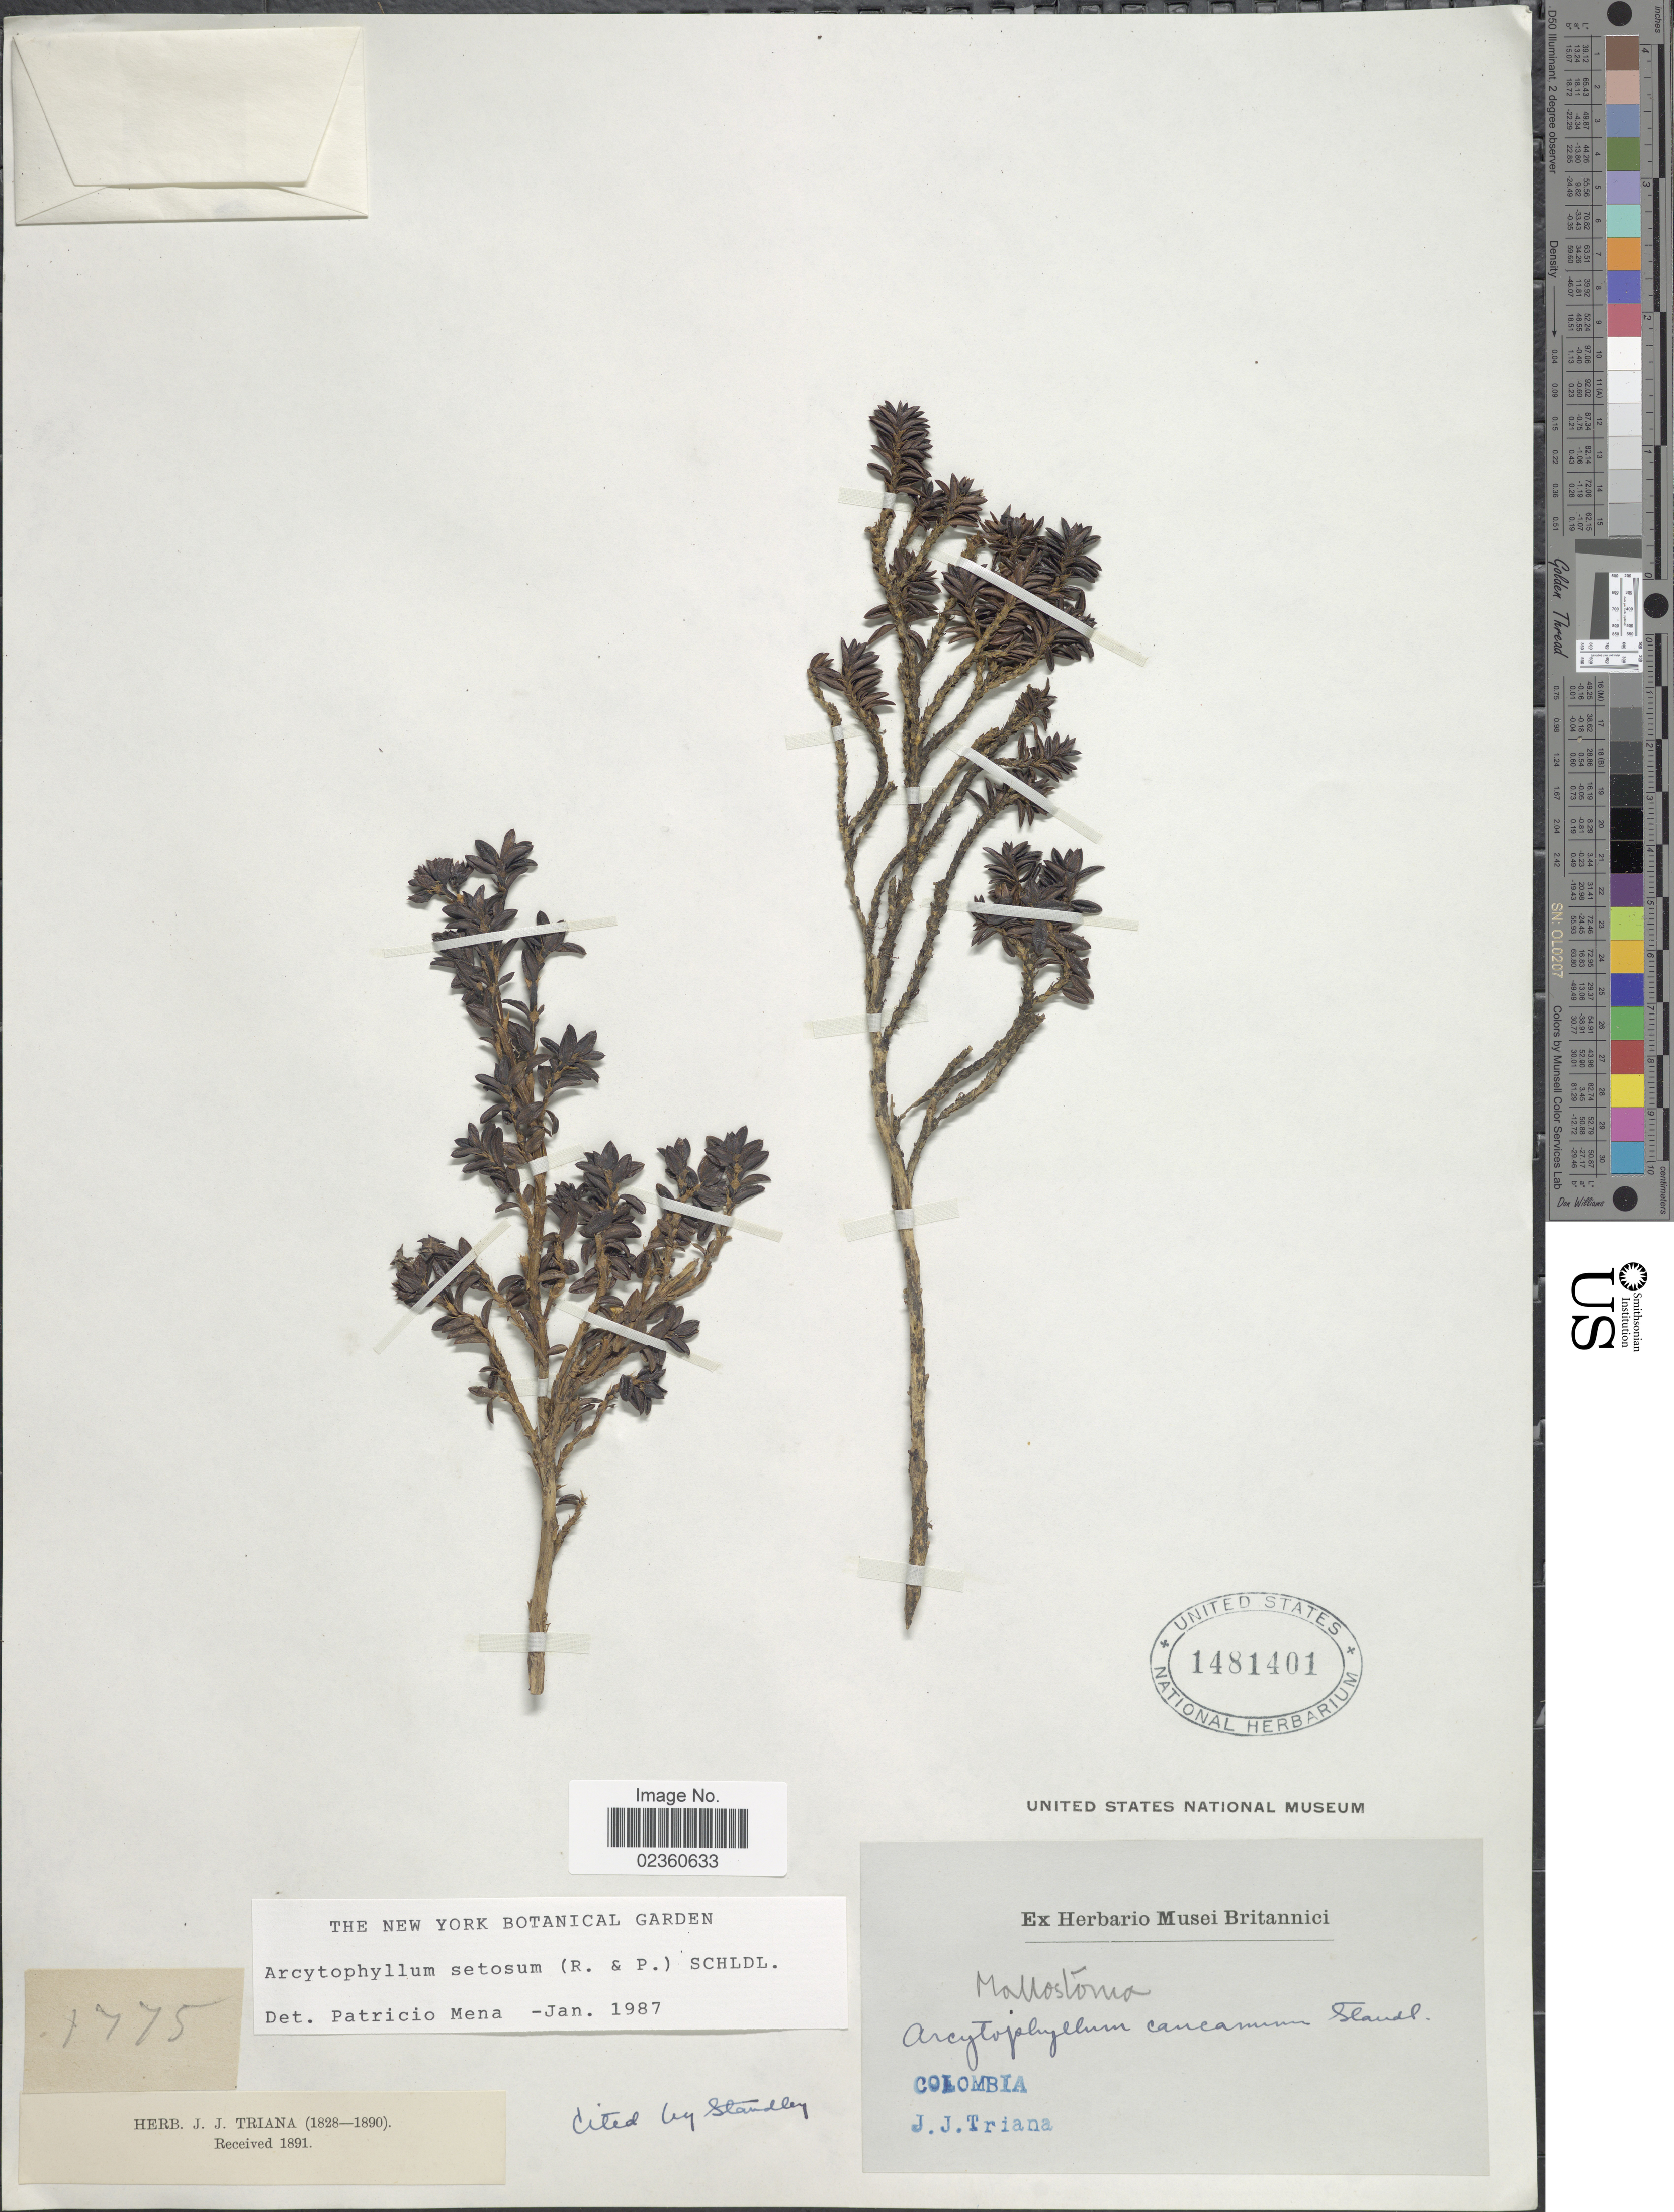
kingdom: Plantae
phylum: Tracheophyta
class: Magnoliopsida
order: Gentianales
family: Rubiaceae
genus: Arcytophyllum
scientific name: Arcytophyllum setosum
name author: (Ruiz & Pav.) Schltdl.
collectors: J. J. Triana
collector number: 1775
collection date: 1828/1890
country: Colombia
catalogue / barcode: US 1481401